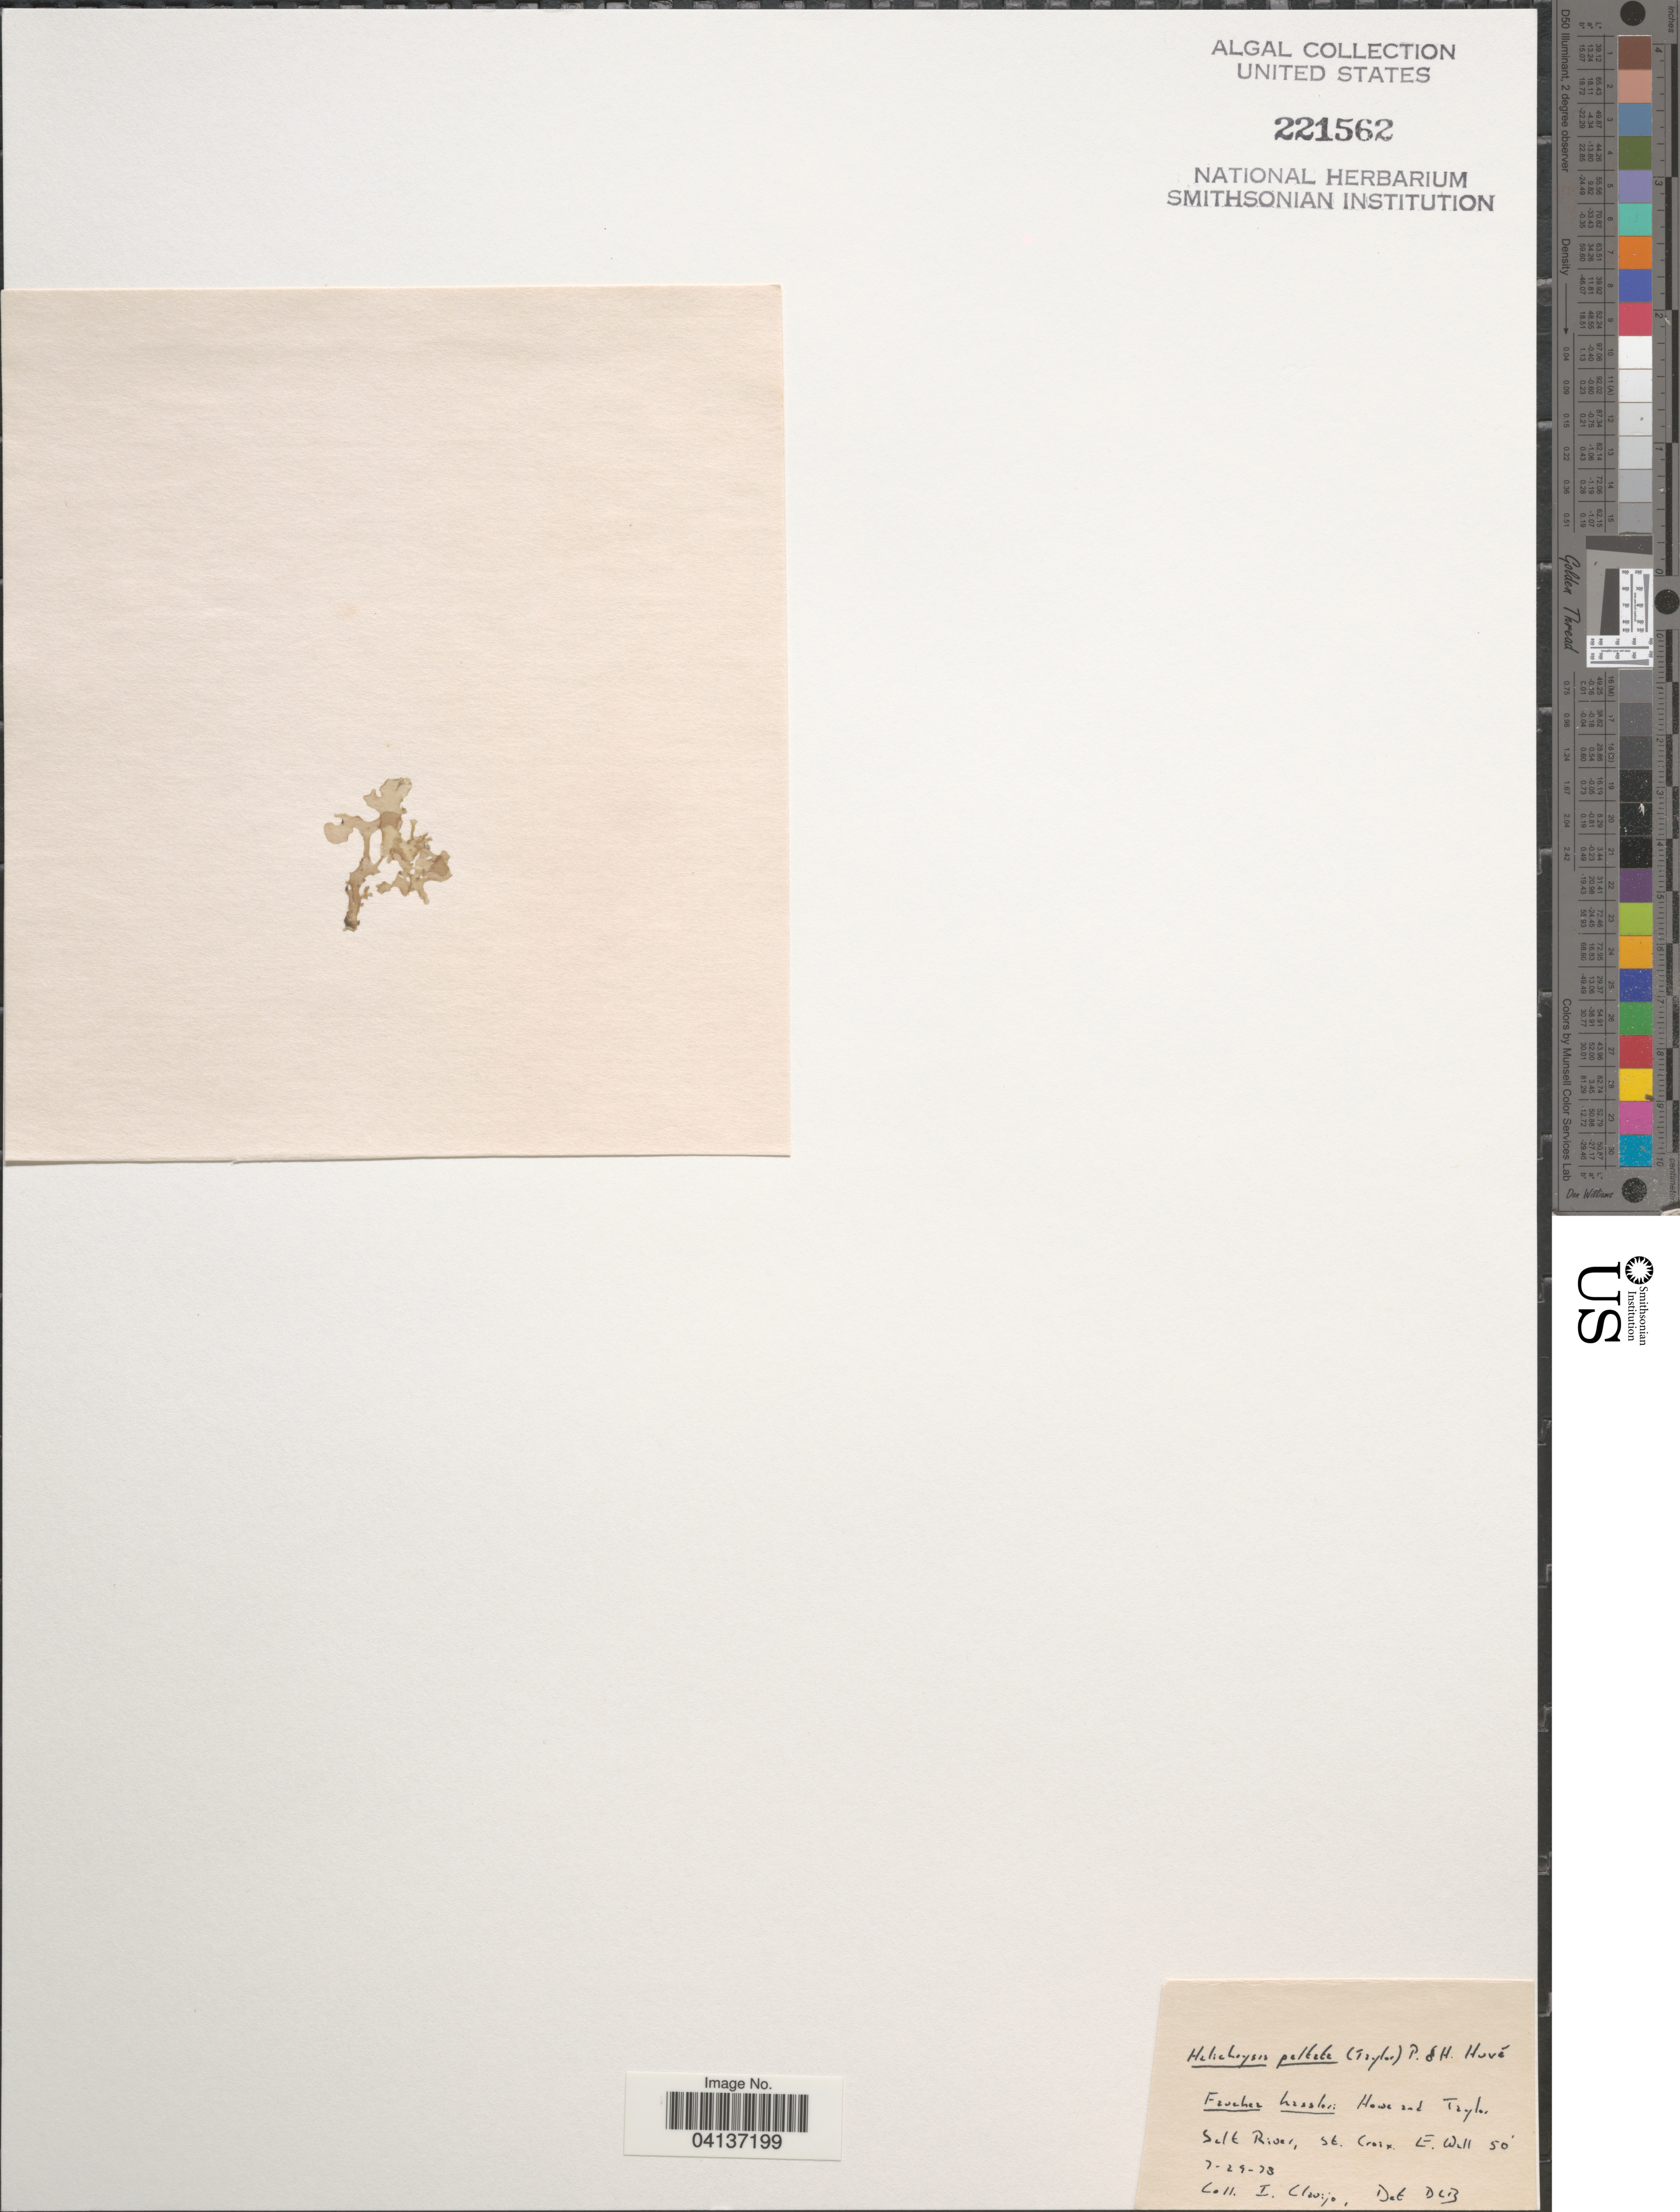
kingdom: Plantae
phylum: Rhodophyta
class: Florideophyceae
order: Rhodymeniales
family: Hymenocladiaceae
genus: Asteromenia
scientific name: Asteromenia peltata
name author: (W.R. Taylor) Huisman & A.J.K. Millar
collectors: I. Clavijo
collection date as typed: Transcribed d/m/y: 29/7/78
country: U.S. Virgin Islands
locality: Salt River, St. Croix. E. Well.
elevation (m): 15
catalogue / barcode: US 221562